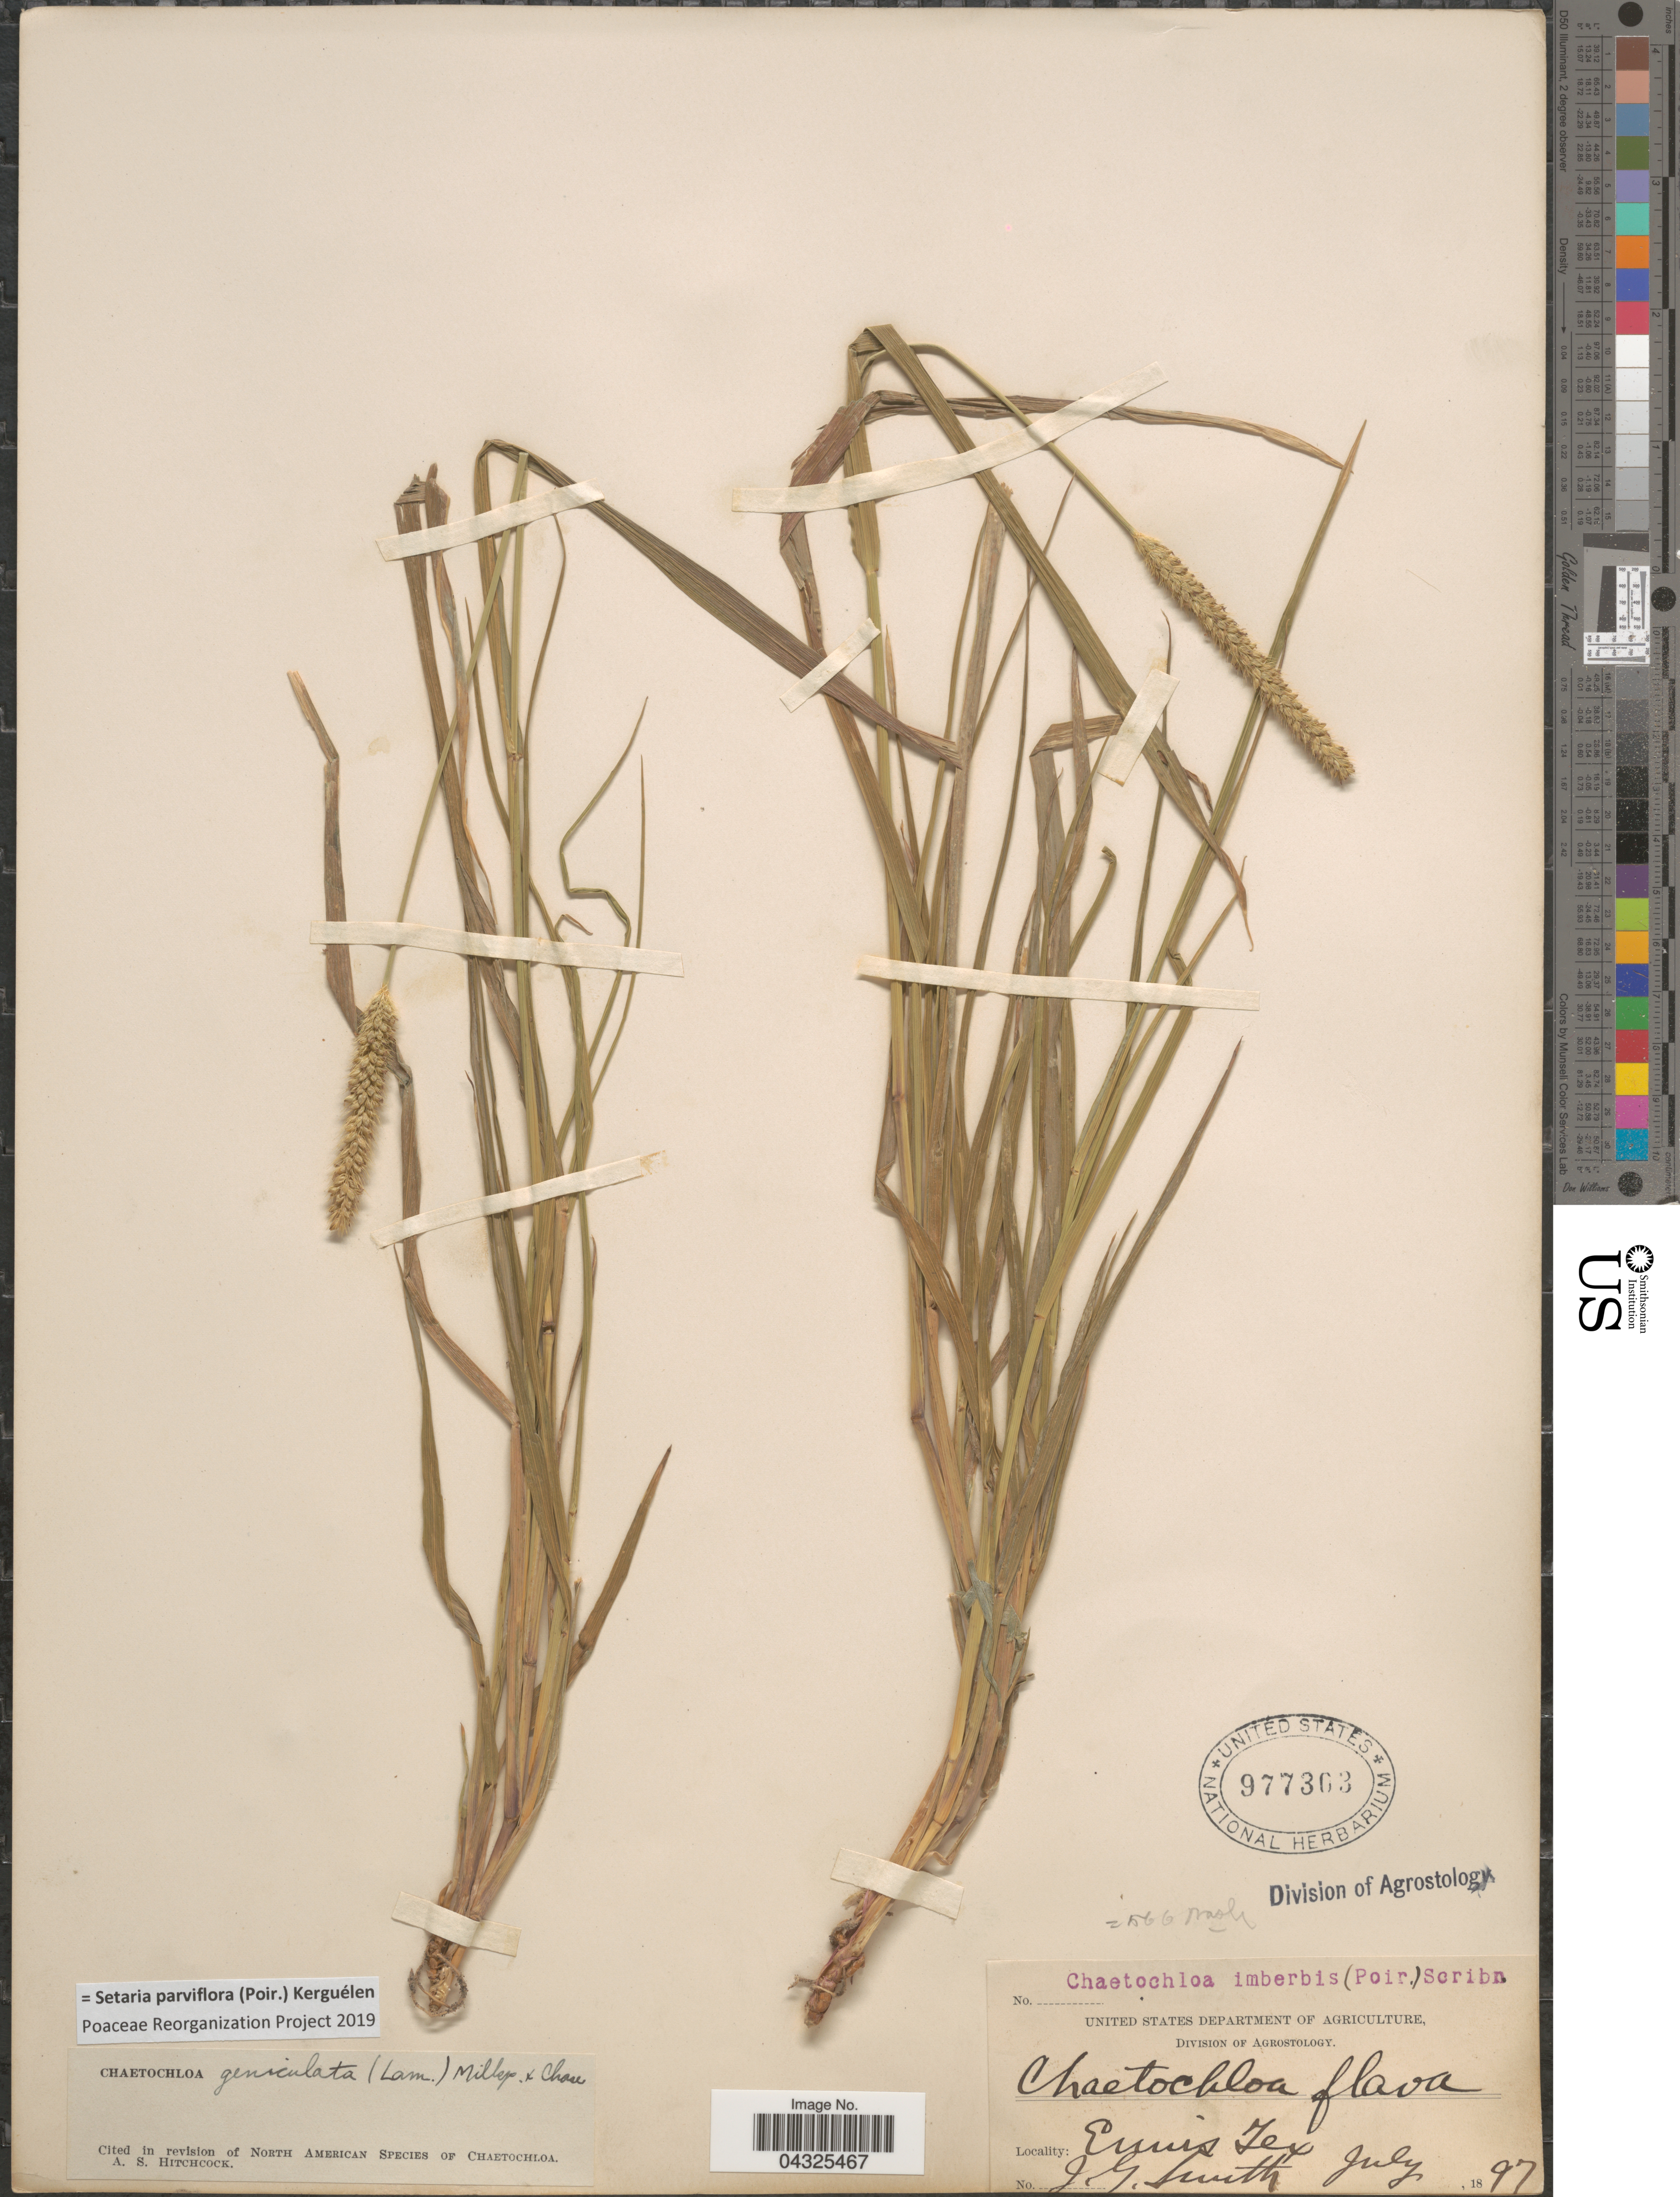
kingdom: Plantae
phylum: Tracheophyta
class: Liliopsida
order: Poales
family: Poaceae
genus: Setaria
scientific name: Setaria parviflora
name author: (Poir.) Kerguélen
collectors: J. G. Smith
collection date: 1897-07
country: United States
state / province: Texas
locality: Ennis.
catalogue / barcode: US 977303